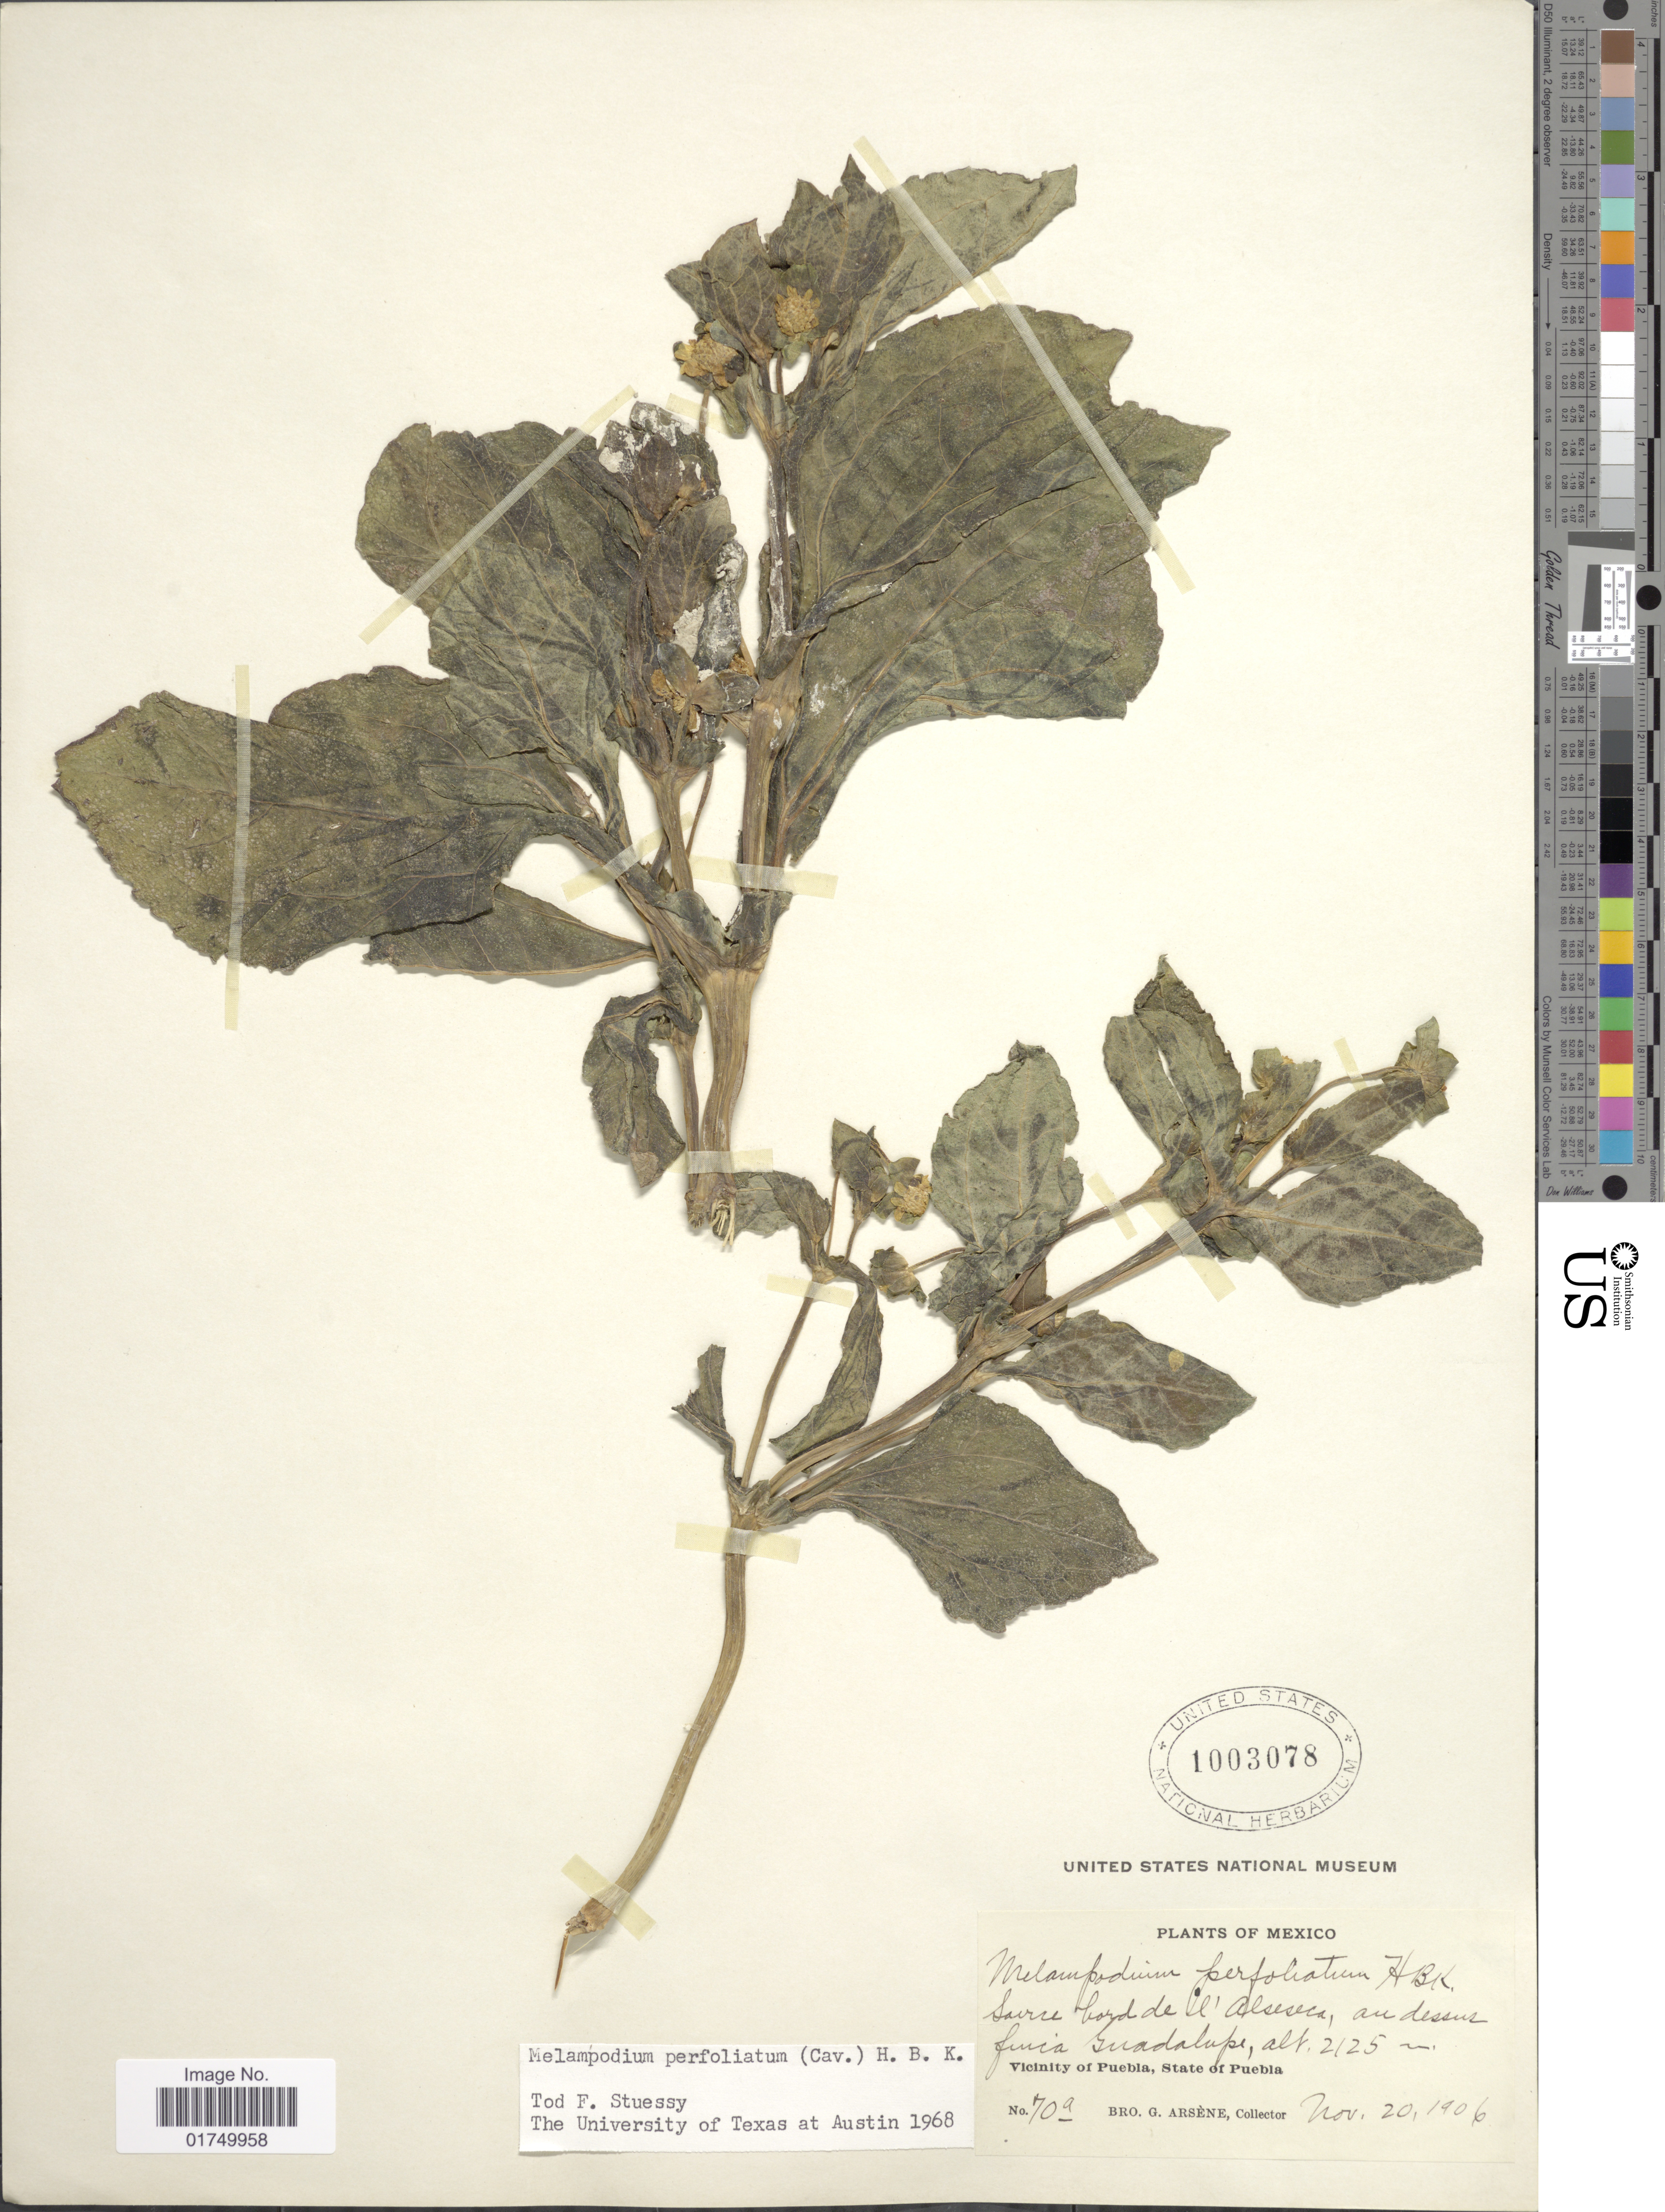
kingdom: Plantae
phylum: Tracheophyta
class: Magnoliopsida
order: Asterales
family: Asteraceae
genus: Melampodium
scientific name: Melampodium perfoliatum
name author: (Cav.) Kunth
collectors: Bro. G. Arsène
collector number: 70a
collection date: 1906-11-20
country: Mexico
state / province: Puebla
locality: Alseseca, above farm Guadalupe. Vicinity of Puebla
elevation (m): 2125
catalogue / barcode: US 1003078